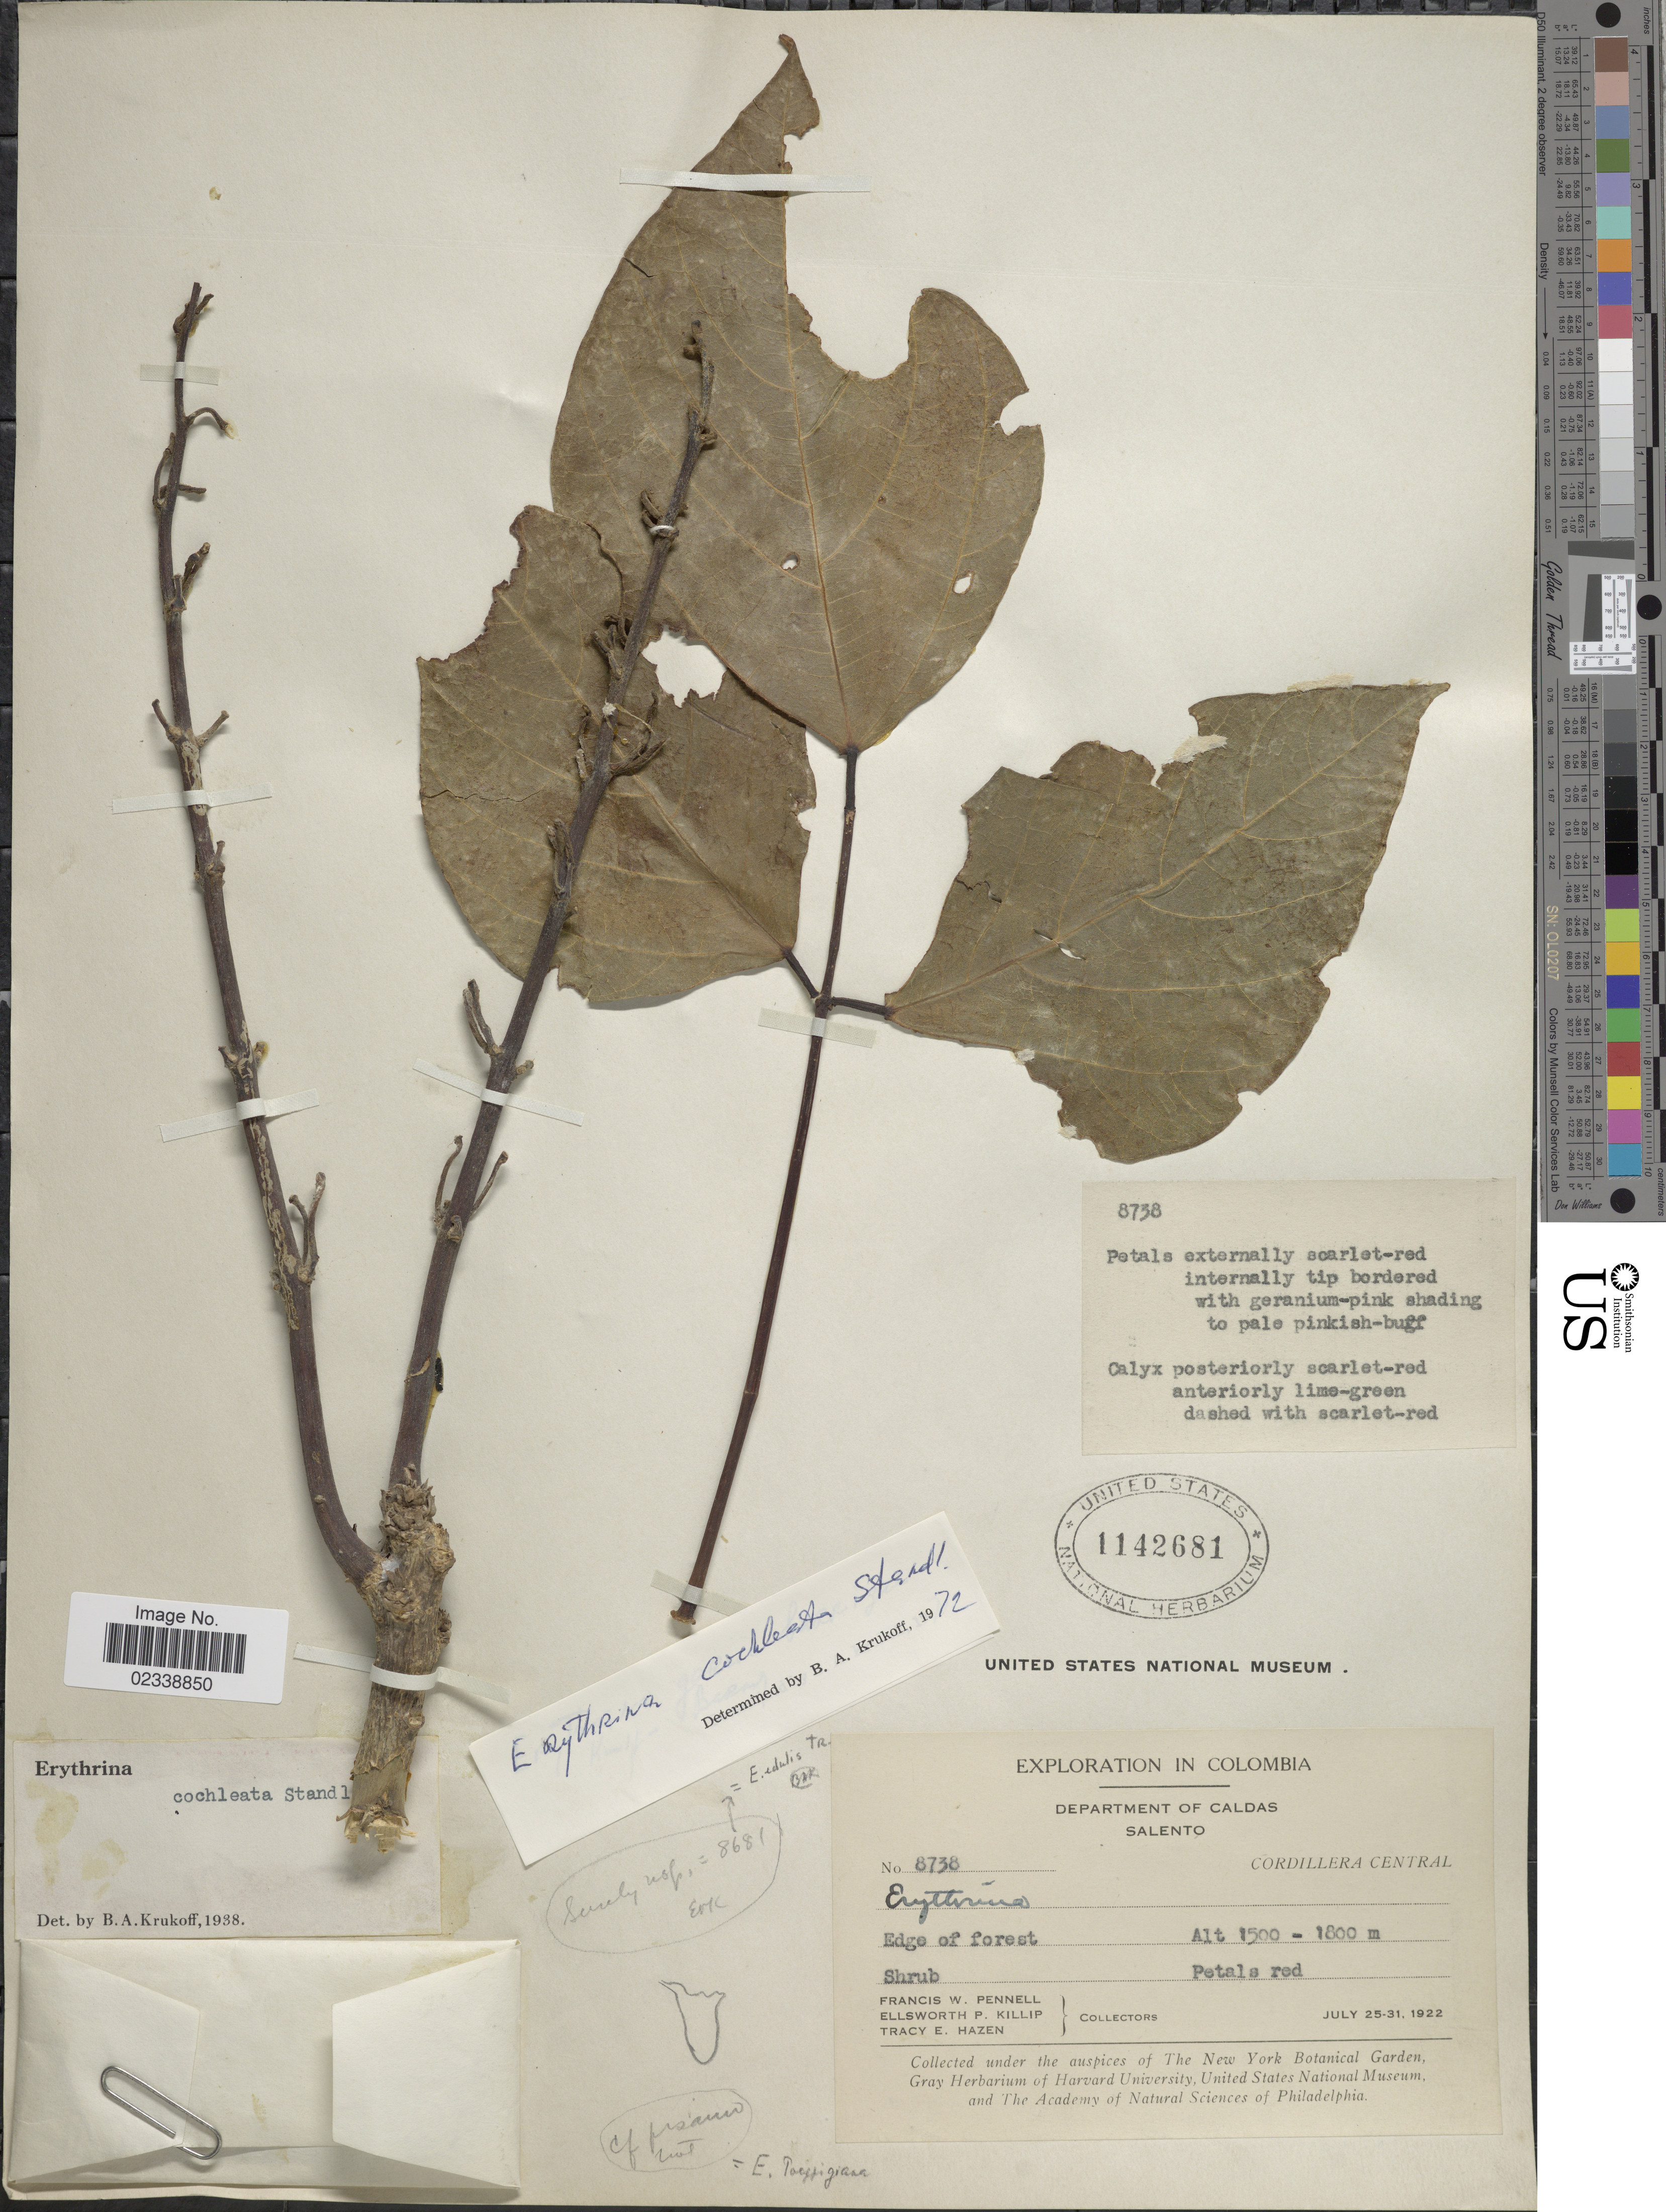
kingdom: Plantae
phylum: Tracheophyta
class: Magnoliopsida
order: Fabales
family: Fabaceae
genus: Erythrina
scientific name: Erythrina cochleata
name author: Standl.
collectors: F. W. Pennell, E. P. Killip & T. E. Hazen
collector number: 8738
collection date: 1922-07-25/1922-07-31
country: Colombia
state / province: Caldas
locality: Salento, Cordillera Central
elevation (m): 1500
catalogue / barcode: US 1142681